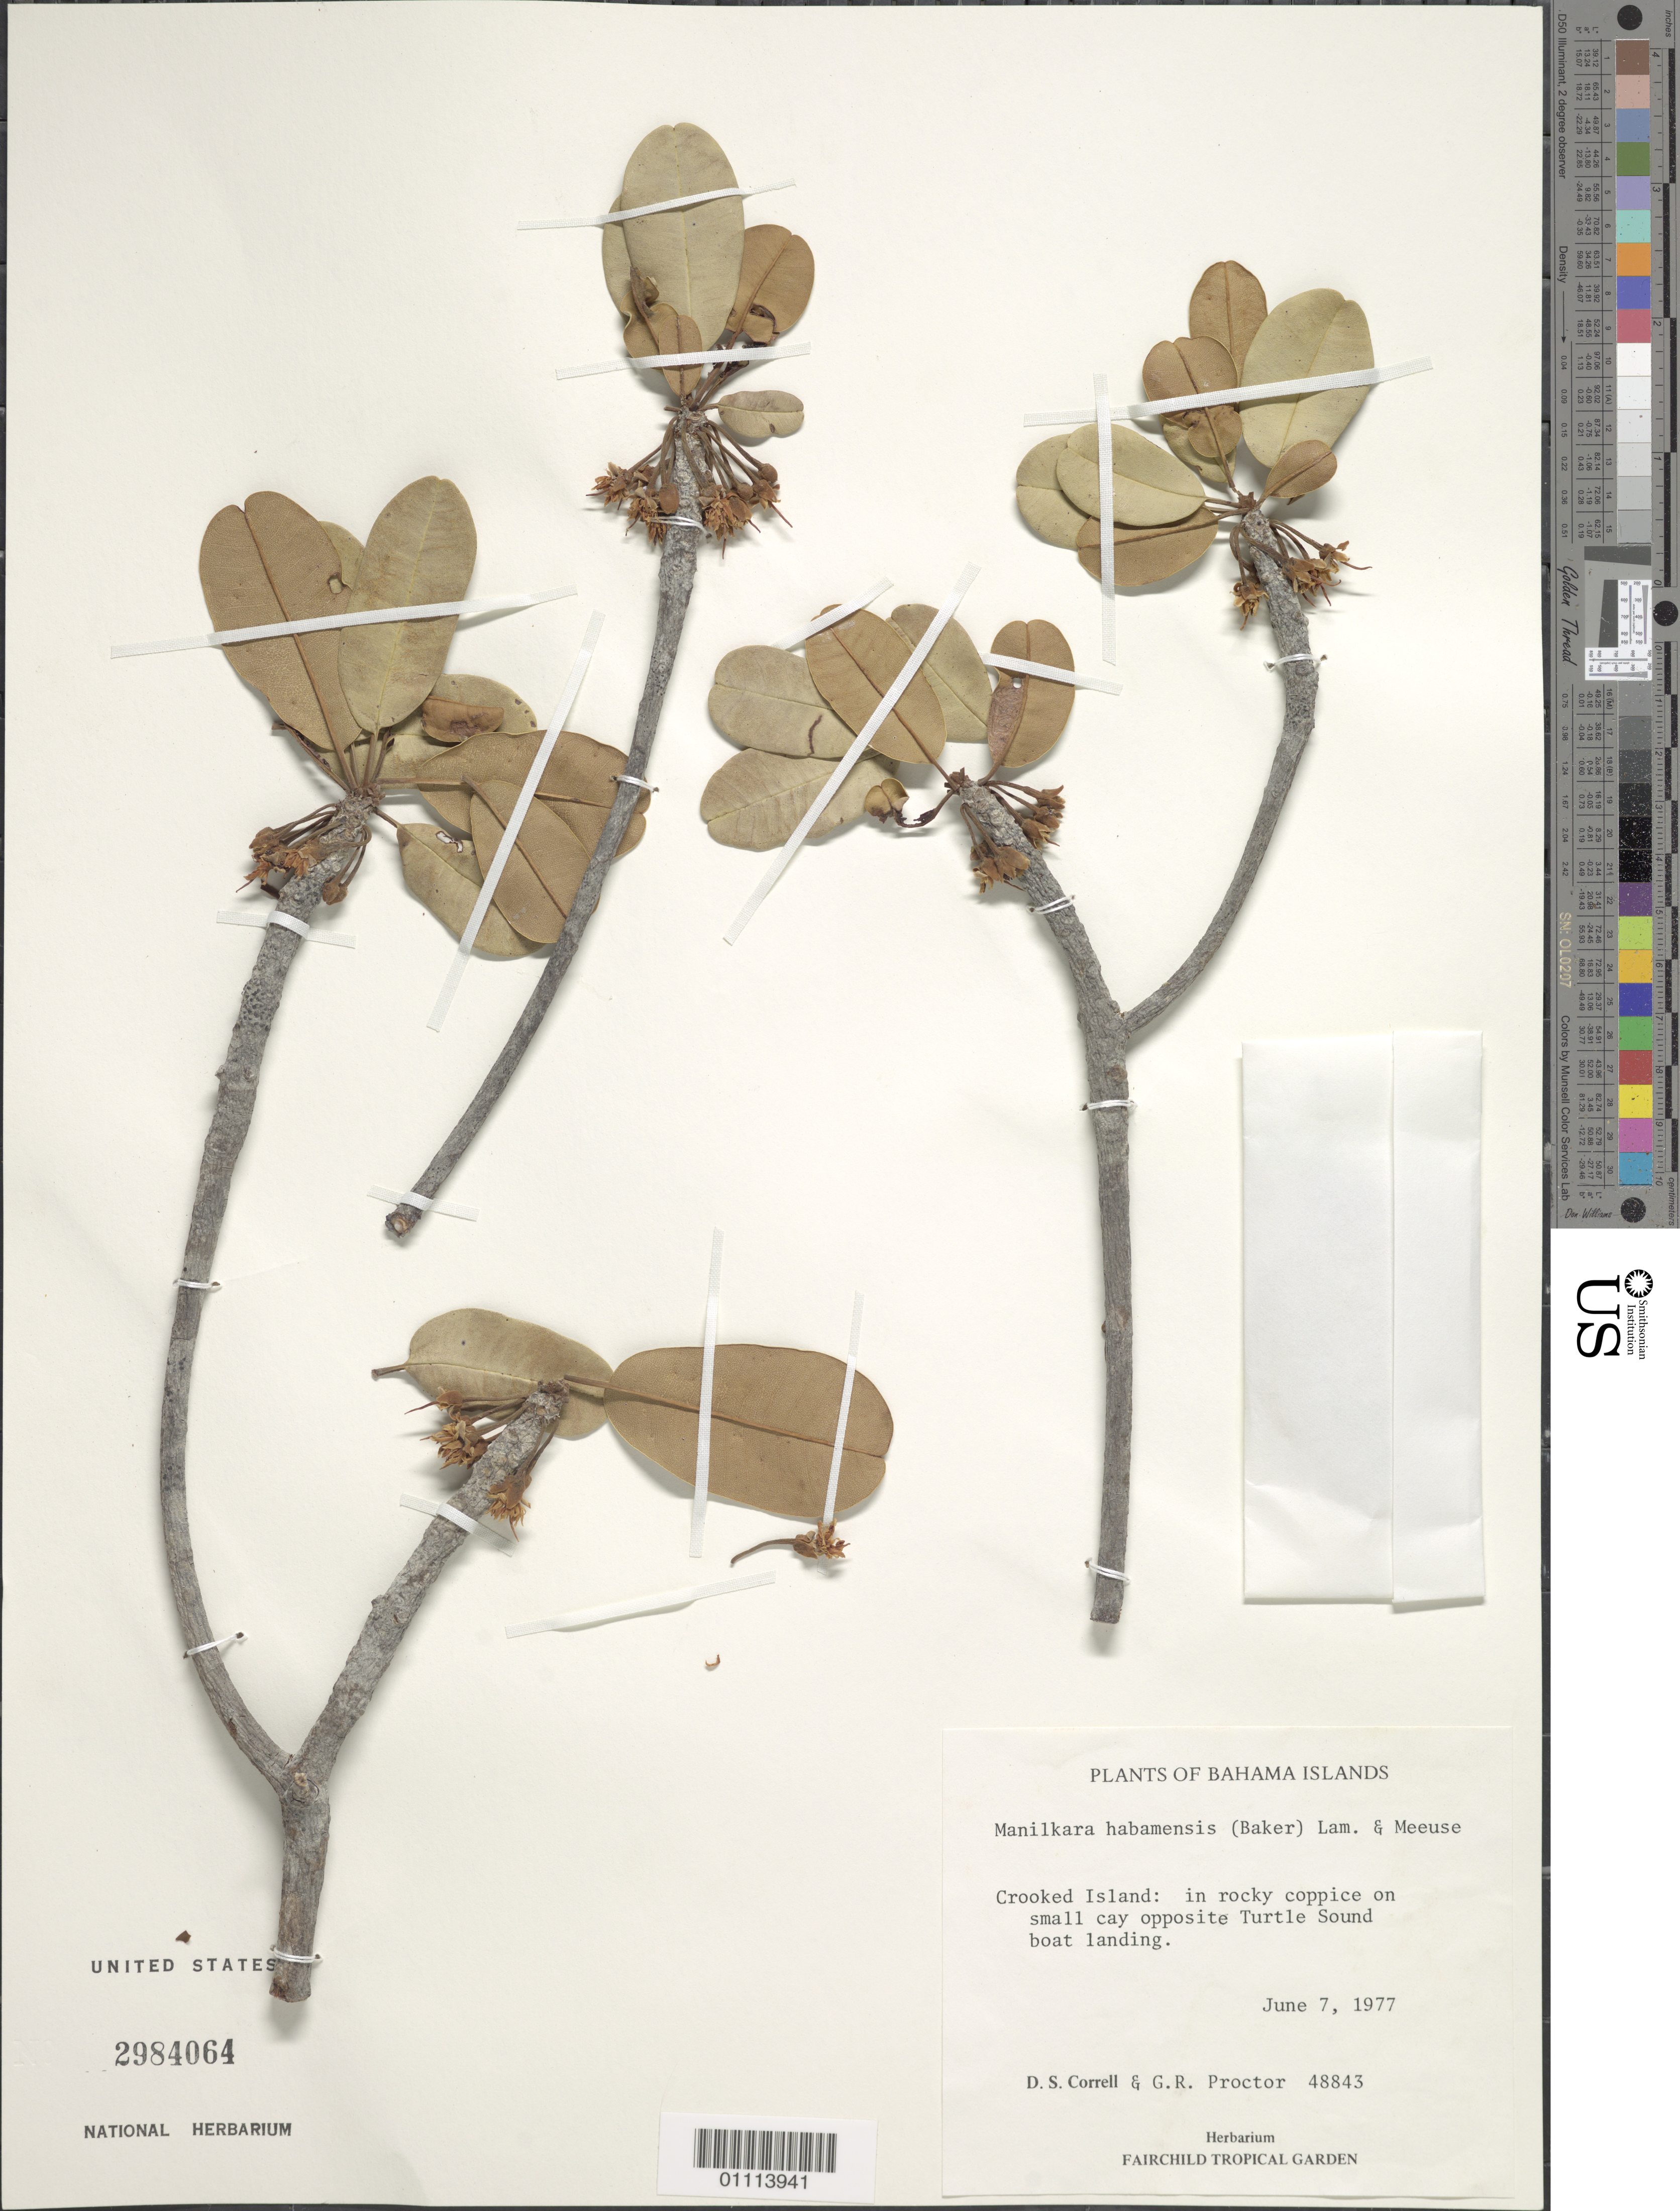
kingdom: Plantae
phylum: Tracheophyta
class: Magnoliopsida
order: Ericales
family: Sapotaceae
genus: Manilkara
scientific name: Manilkara bahamensis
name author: (Baker) H.J. Lam & B. Meeuse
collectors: D. S. Correll & G. R. Proctor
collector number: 48843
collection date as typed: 07 Jun 1977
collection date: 1977-06-07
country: Bahamas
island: Crooked I.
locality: Crooked Island: in rocky coppice on small cay opposite Turtle Sound boat landing.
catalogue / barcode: US 2984064